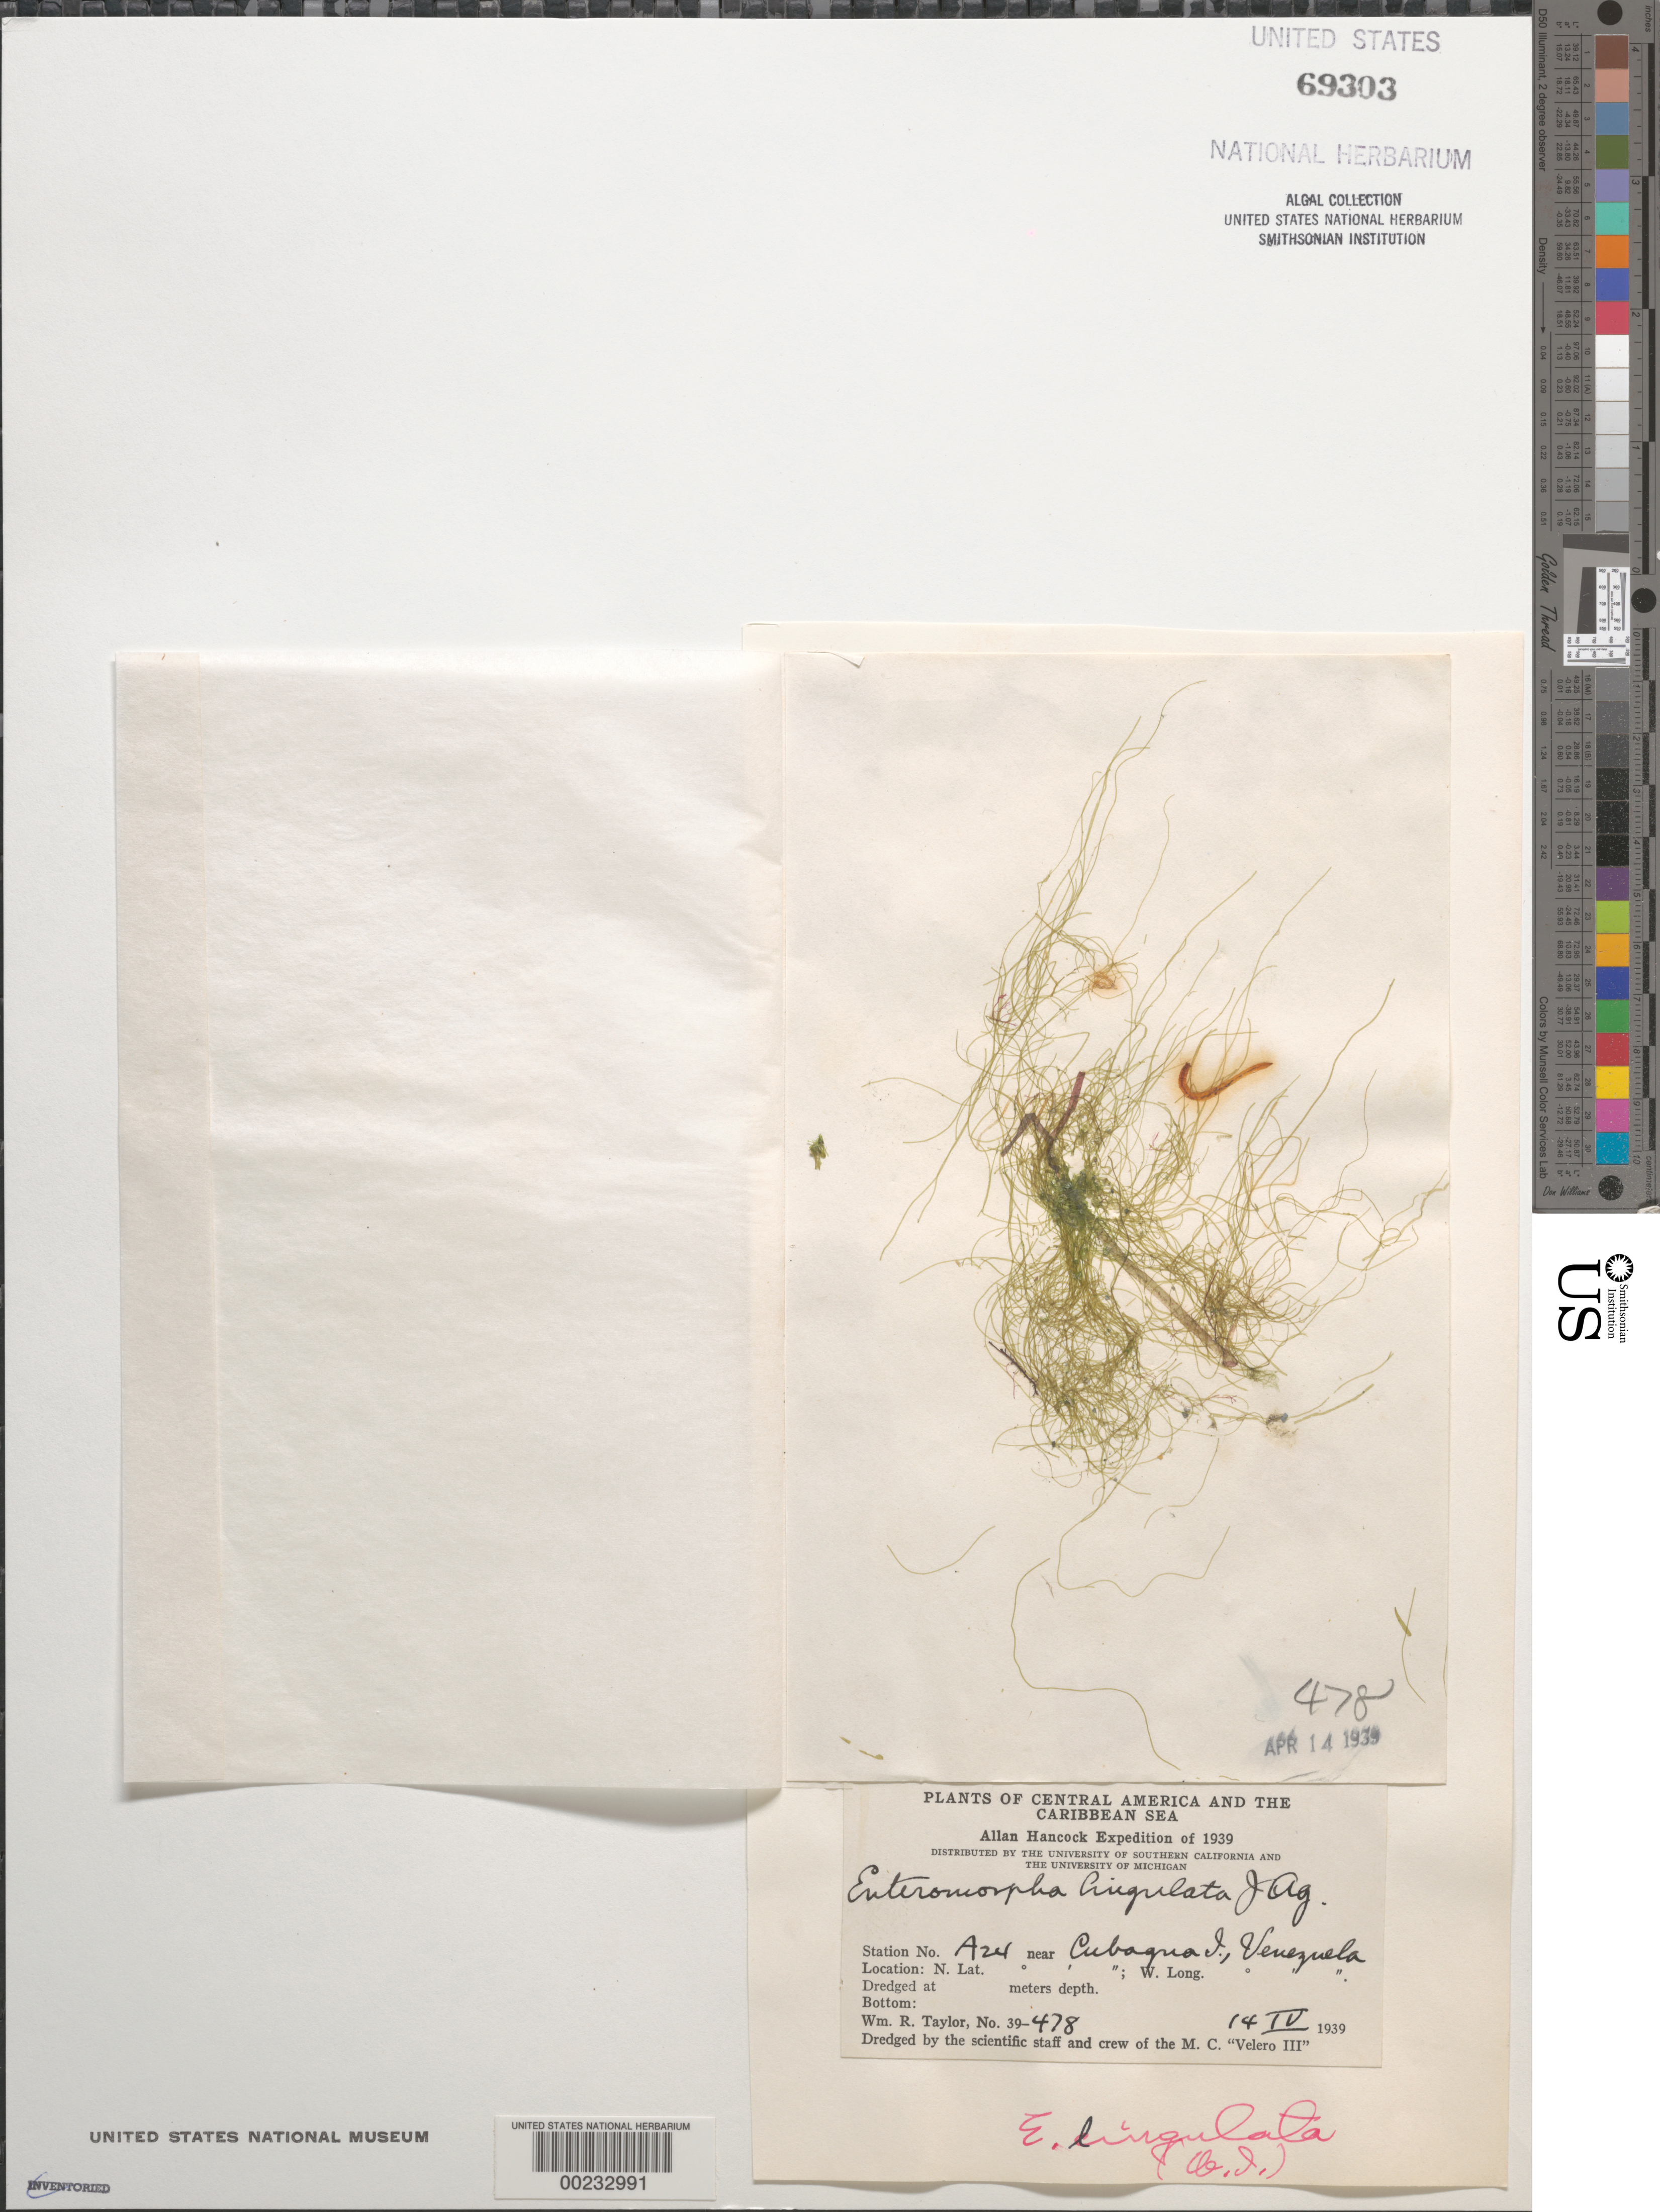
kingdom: Plantae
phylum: Chlorophyta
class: Ulvophyceae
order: Ulvales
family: Ulvaceae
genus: Ulva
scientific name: Ulva flexuosa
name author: Wulfen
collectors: W. R. Taylor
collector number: WRT 39-478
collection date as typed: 14 Apr 1939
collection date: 1939-04-14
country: Venezuela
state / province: Nueva Esparta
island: Cubagua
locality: Near Isla Cubagua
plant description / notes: Allan Hancock Expedition of 1939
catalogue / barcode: US 69303